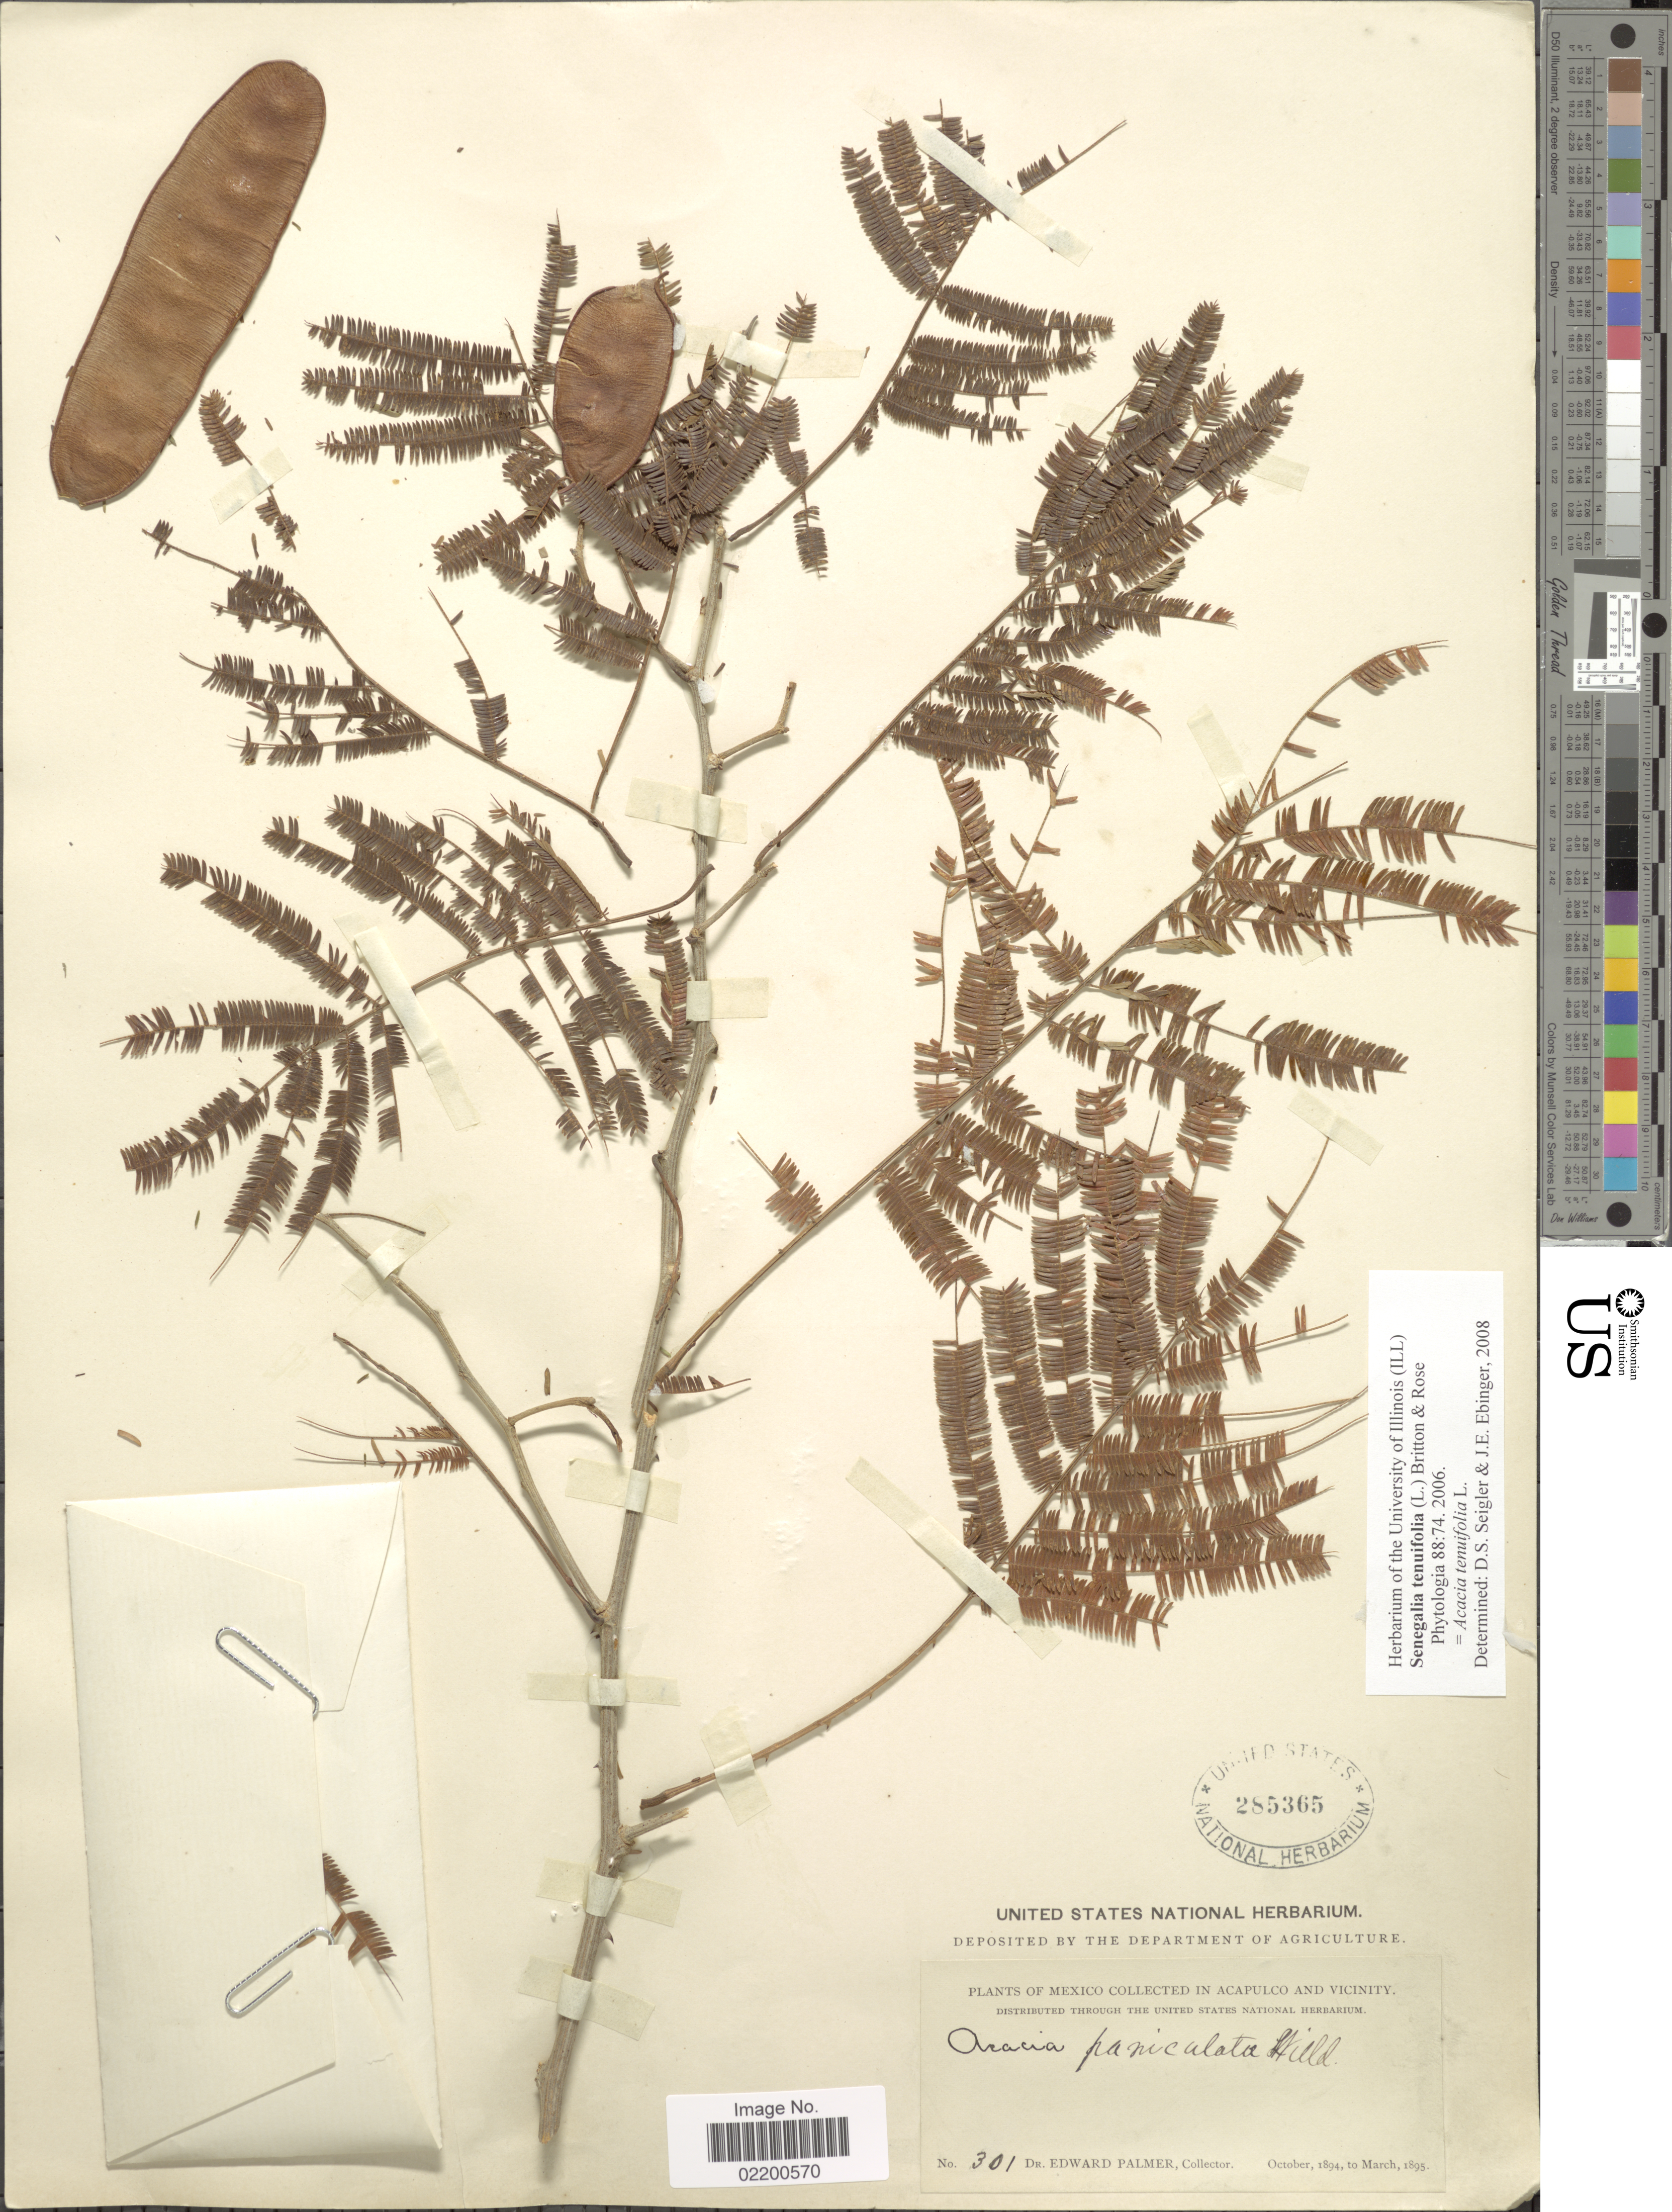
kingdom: Plantae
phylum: Tracheophyta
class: Magnoliopsida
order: Fabales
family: Fabaceae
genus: Senegalia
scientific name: Senegalia tenuifolia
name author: (L.) Britton & Rose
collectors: E. Palmer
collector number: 301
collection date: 1894-10/1895-03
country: Mexico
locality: In Acapulco and Vicinity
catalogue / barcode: US 285365